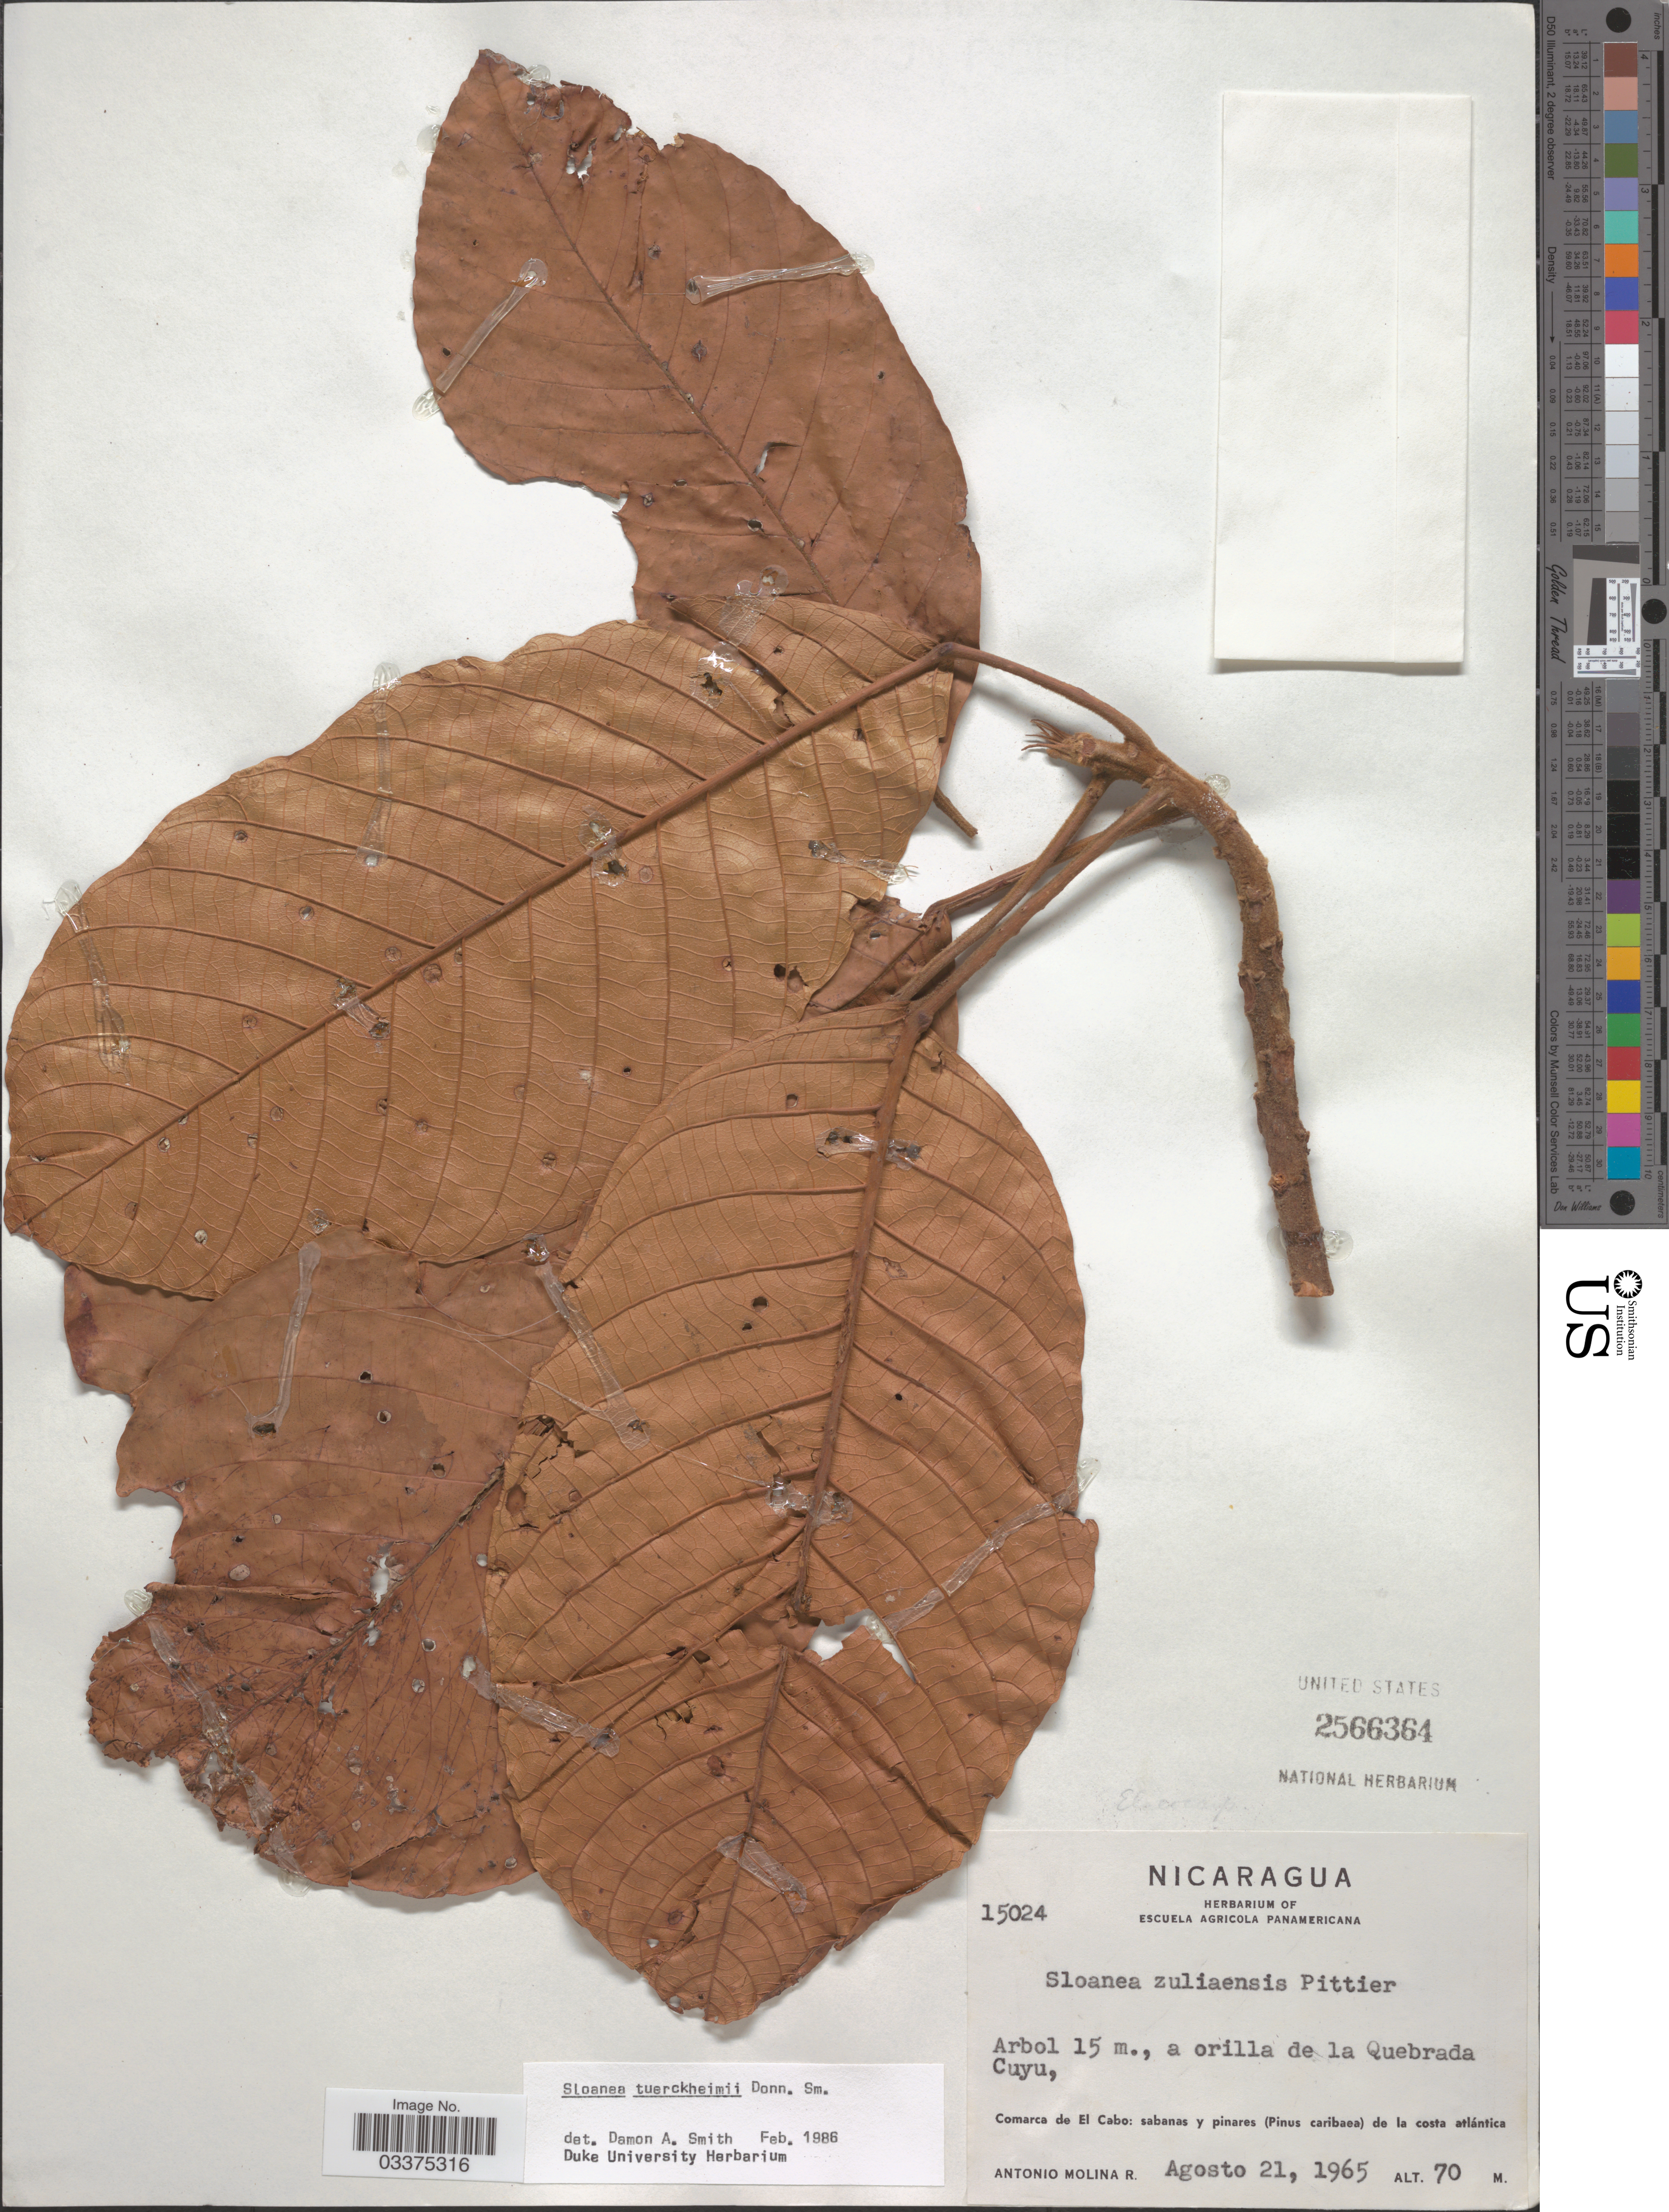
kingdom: Plantae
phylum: Tracheophyta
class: Magnoliopsida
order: Oxalidales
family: Elaeocarpaceae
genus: Sloanea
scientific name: Sloanea tuerckheimii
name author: Donn. Sm.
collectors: A. Molina R.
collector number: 15024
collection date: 1965-08-21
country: Nicaragua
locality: A orilla de la Quebrada Cuyu. Comarca de El Cabo.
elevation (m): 70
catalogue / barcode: US 2566364